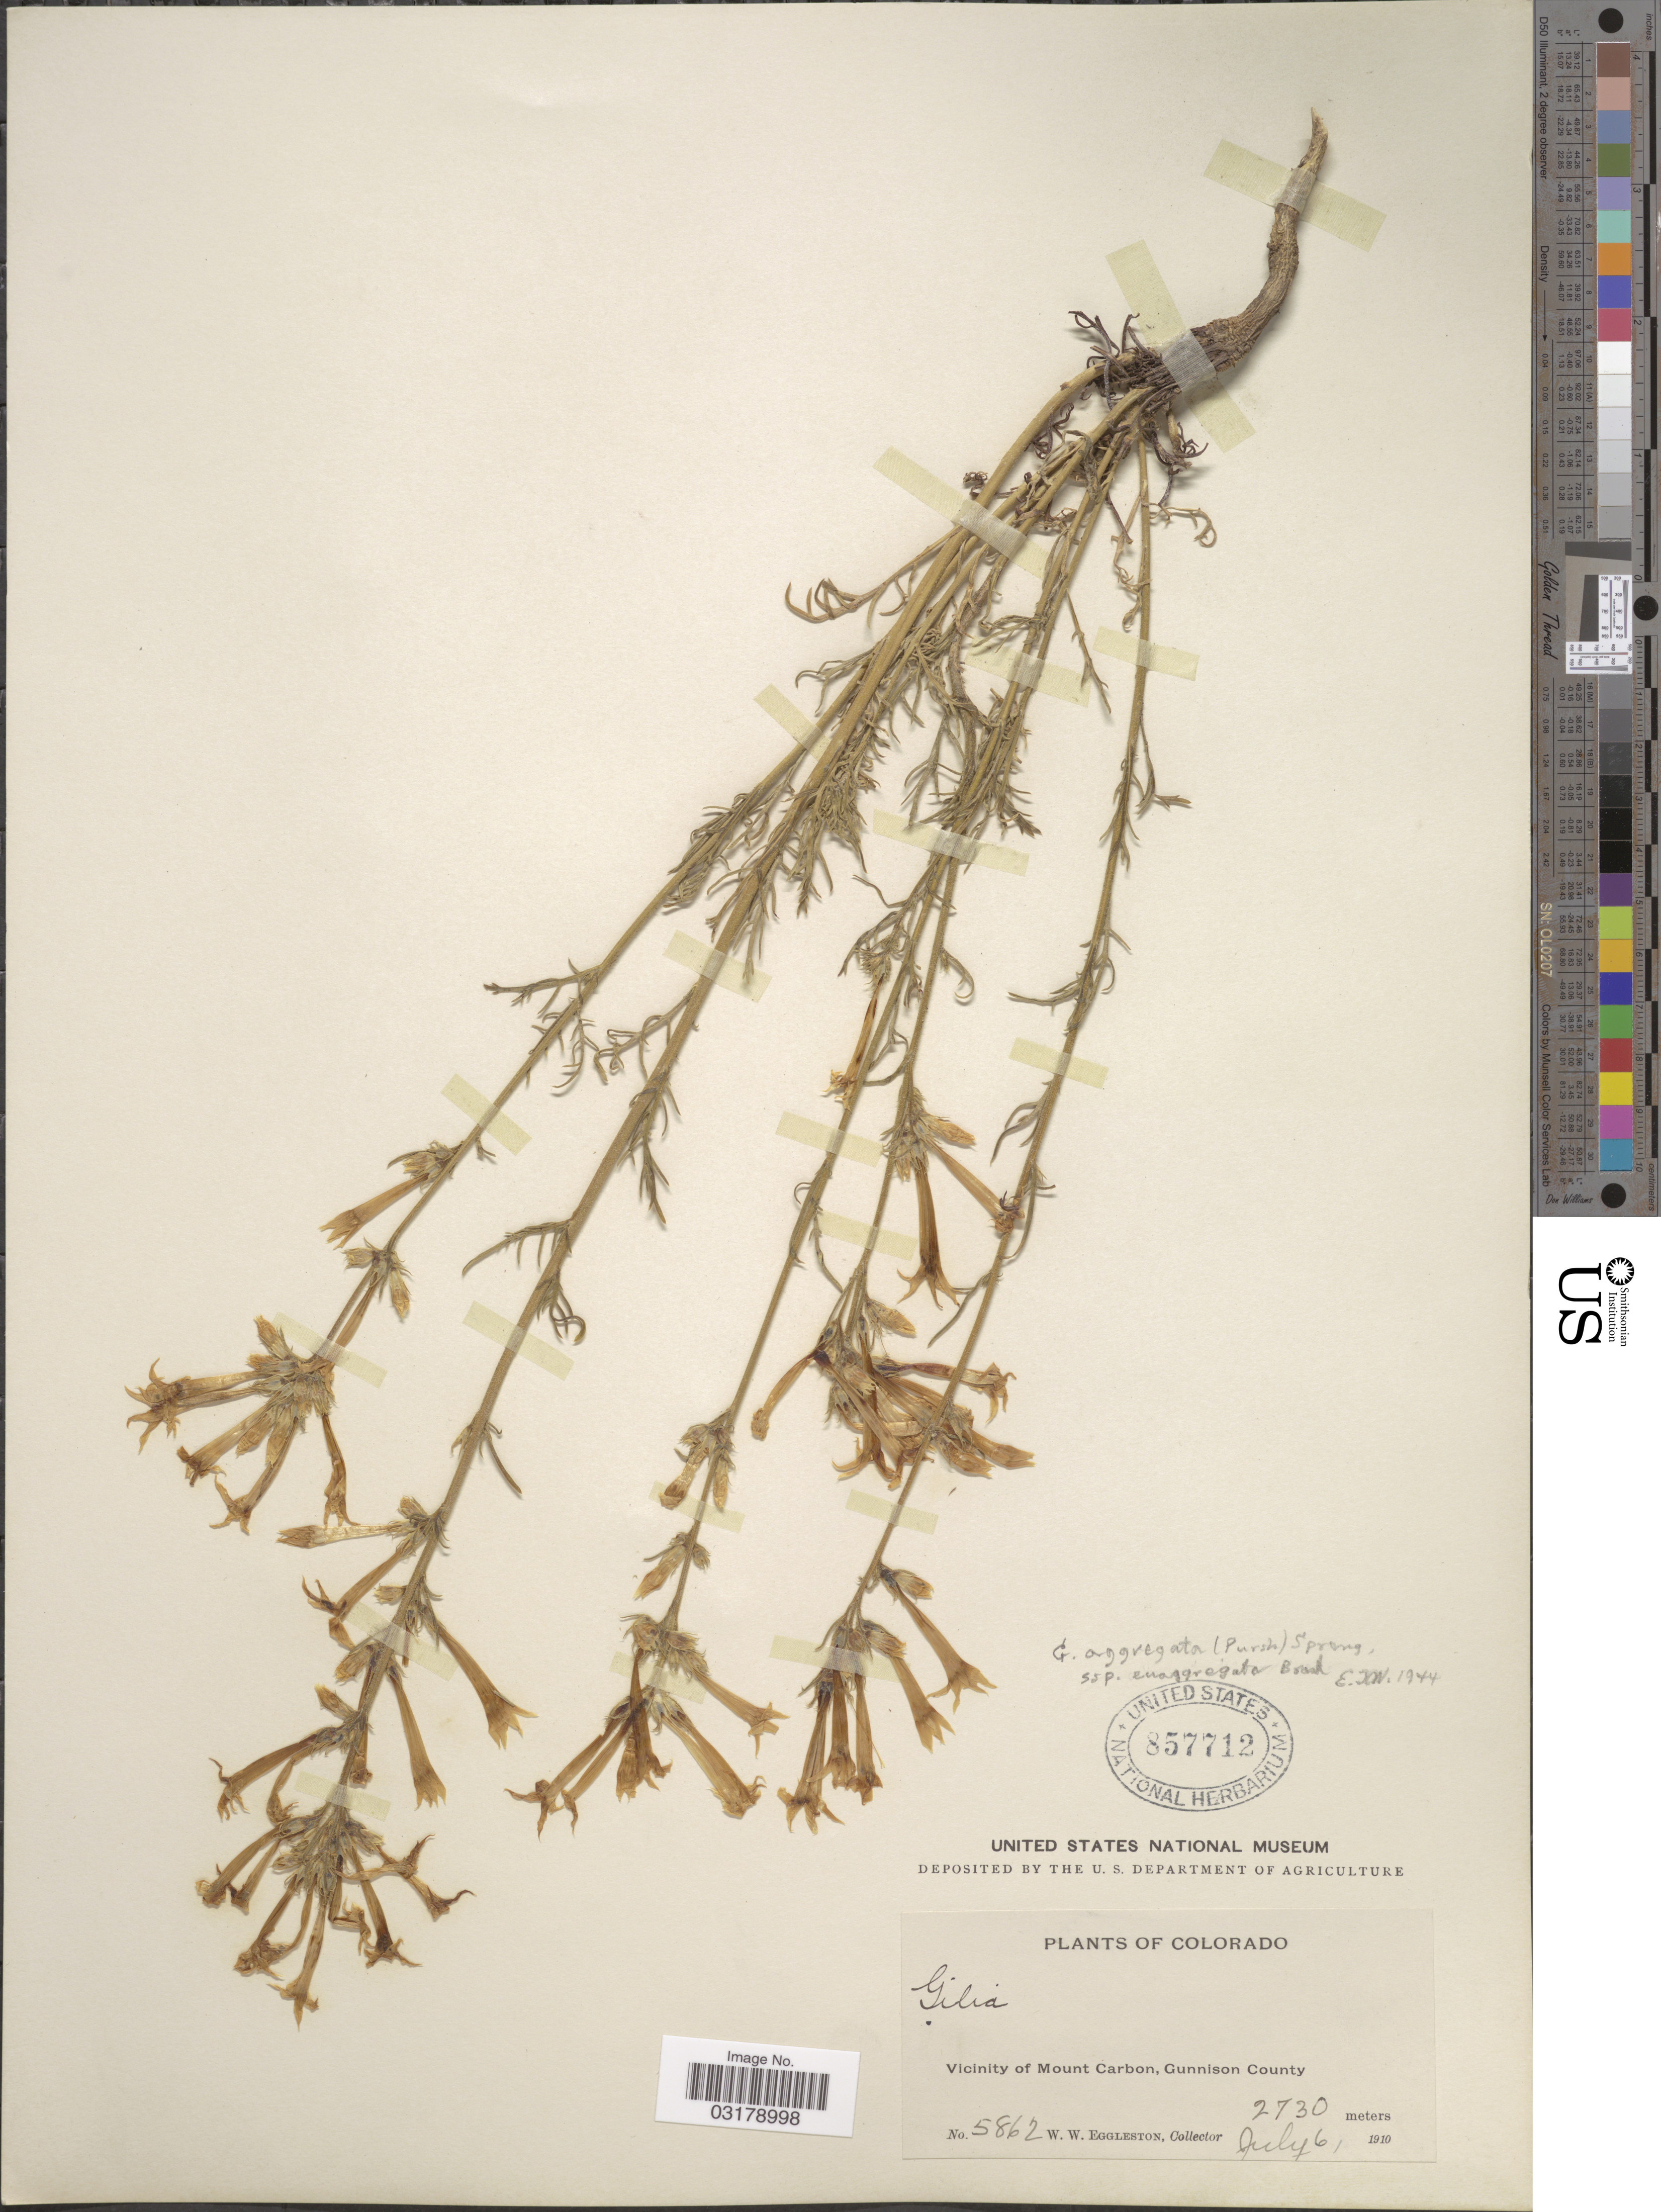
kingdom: Plantae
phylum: Tracheophyta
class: Magnoliopsida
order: Ericales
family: Polemoniaceae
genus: Ipomopsis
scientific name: Ipomopsis aggregata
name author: (Pursh) V.E. Grant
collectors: W. W. Eggleston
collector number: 5862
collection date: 1910-07-06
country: United States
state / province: Colorado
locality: Vicinity of Mount Carbon, Gunnison County.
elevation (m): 2730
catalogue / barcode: US 857712